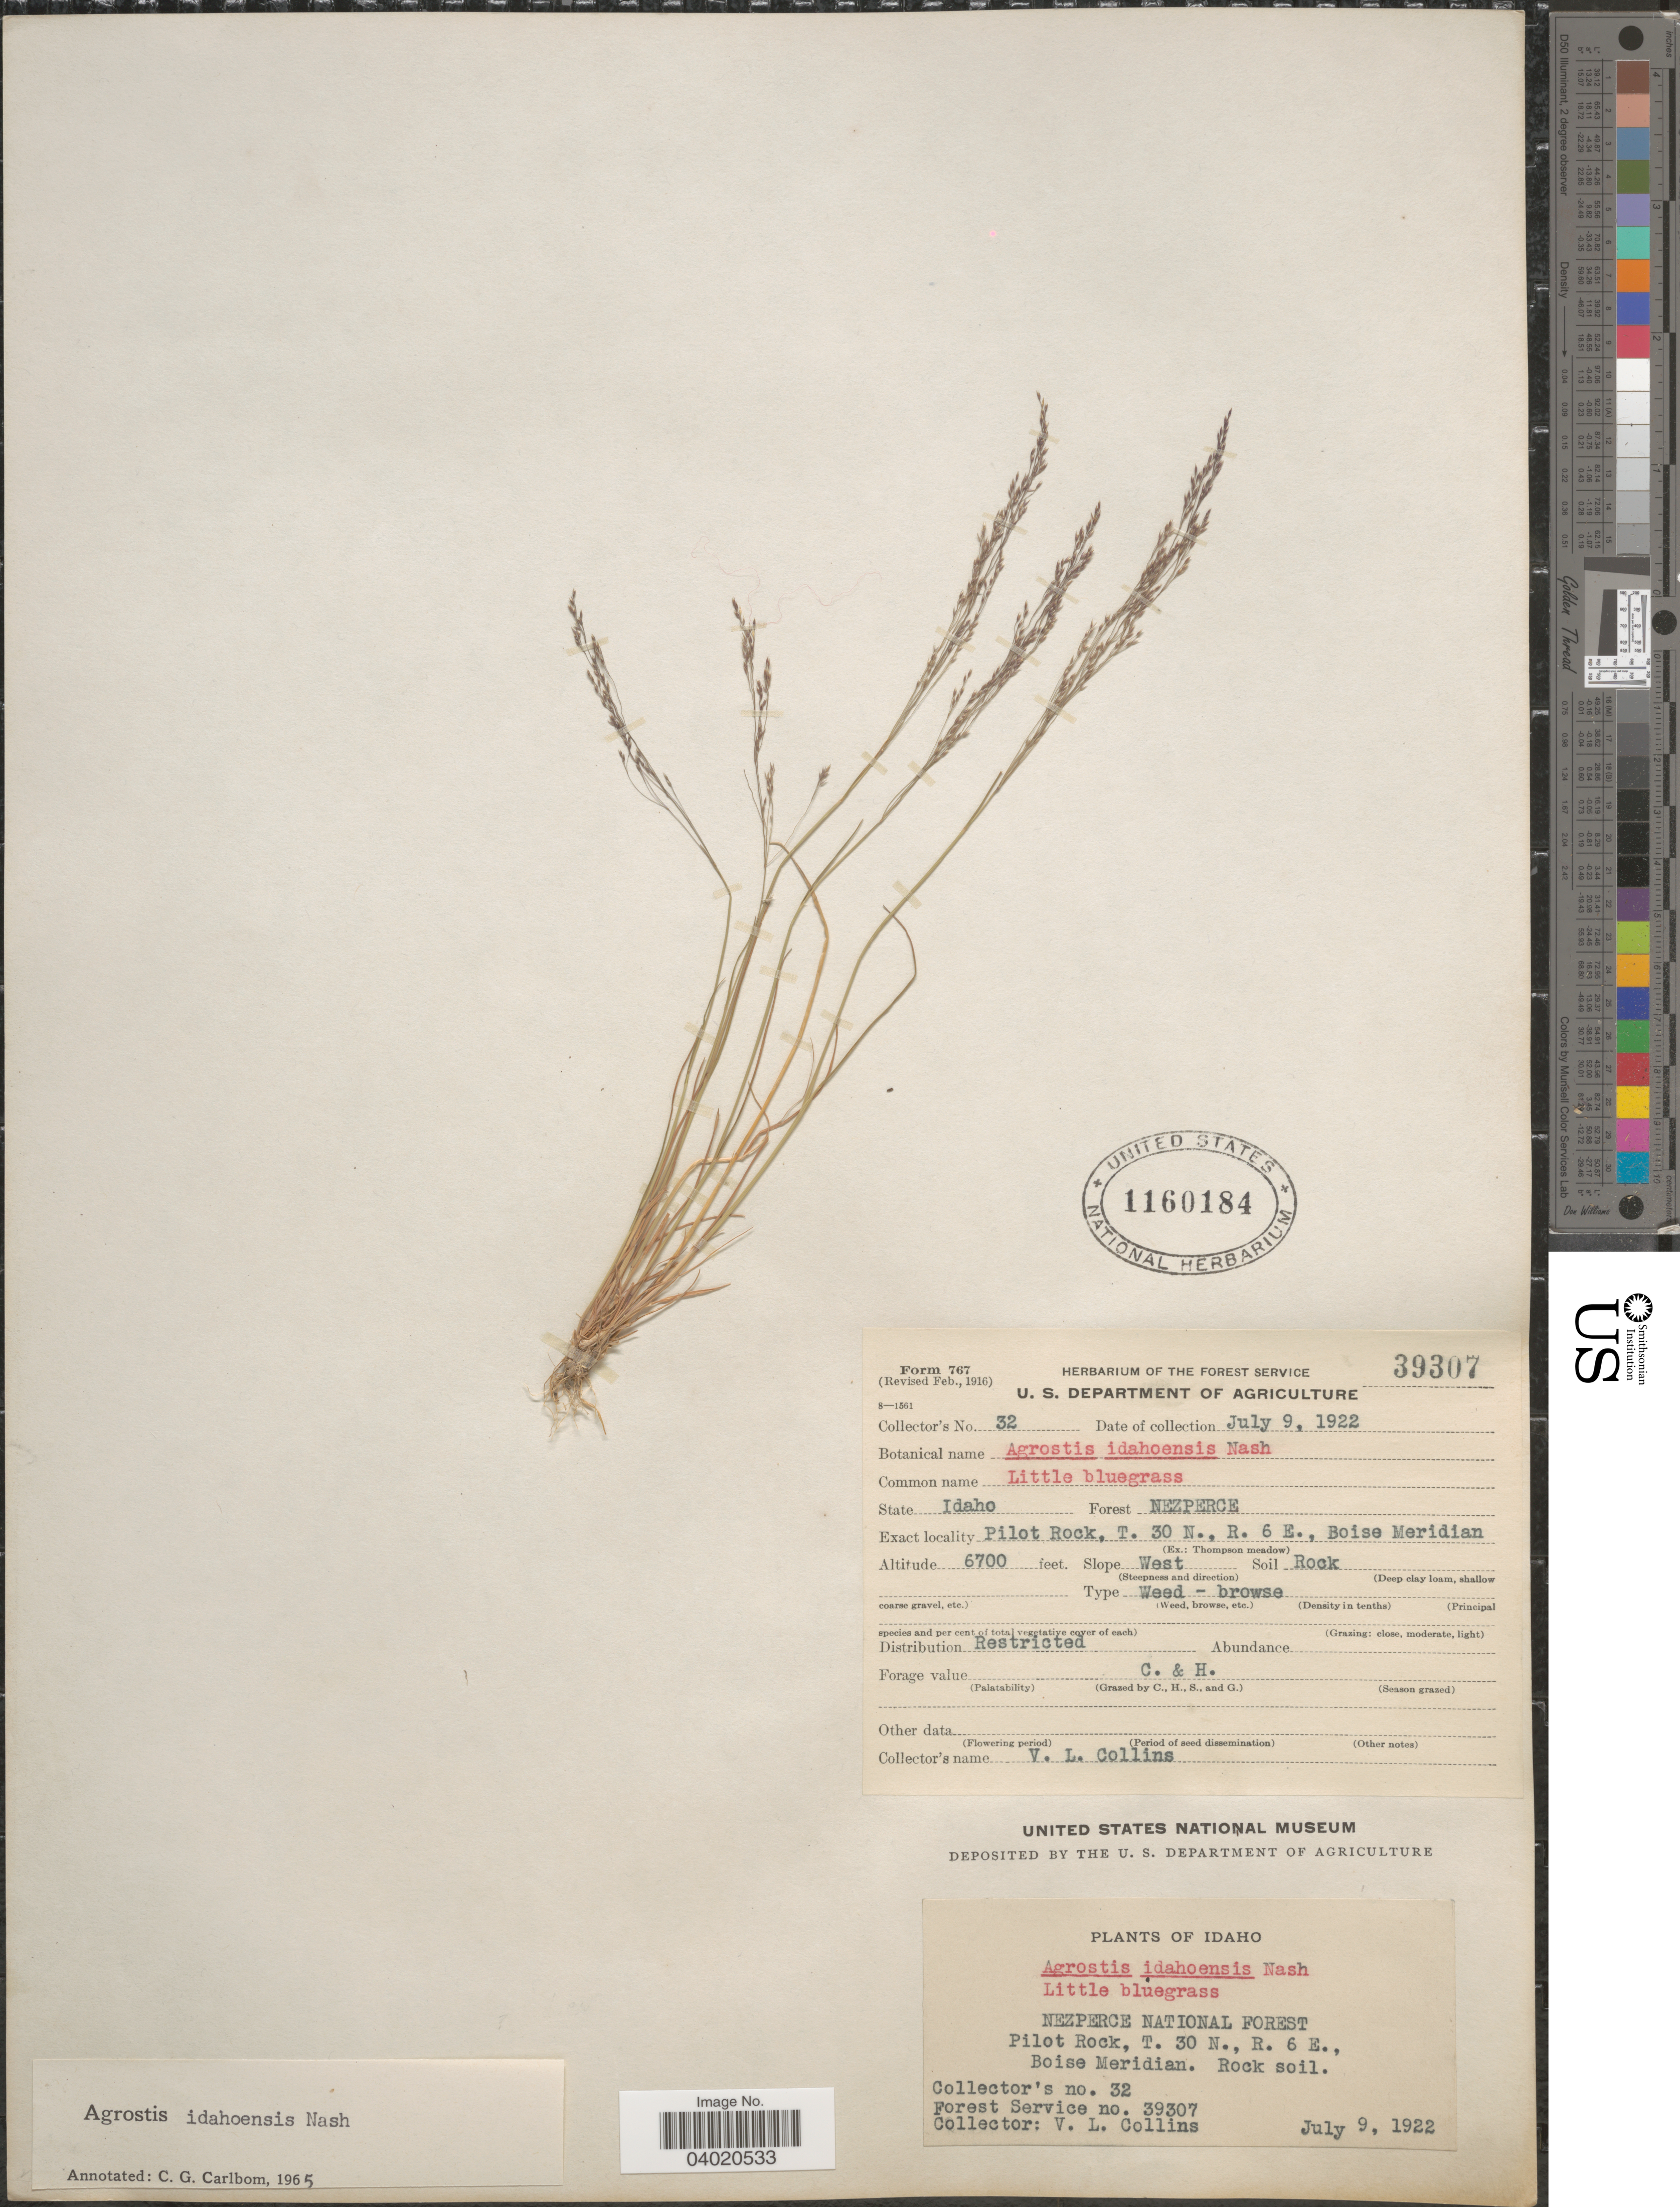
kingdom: Plantae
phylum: Tracheophyta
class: Liliopsida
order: Poales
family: Poaceae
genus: Agrostis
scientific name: Agrostis idahoensis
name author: Nash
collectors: V. Collins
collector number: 32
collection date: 1922-07-09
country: United States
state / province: Idaho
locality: Forest Nezperce. Pilot Rock, T.30N., R.3E., Boise Meridian. Slope West.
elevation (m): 2042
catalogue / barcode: US 1160184